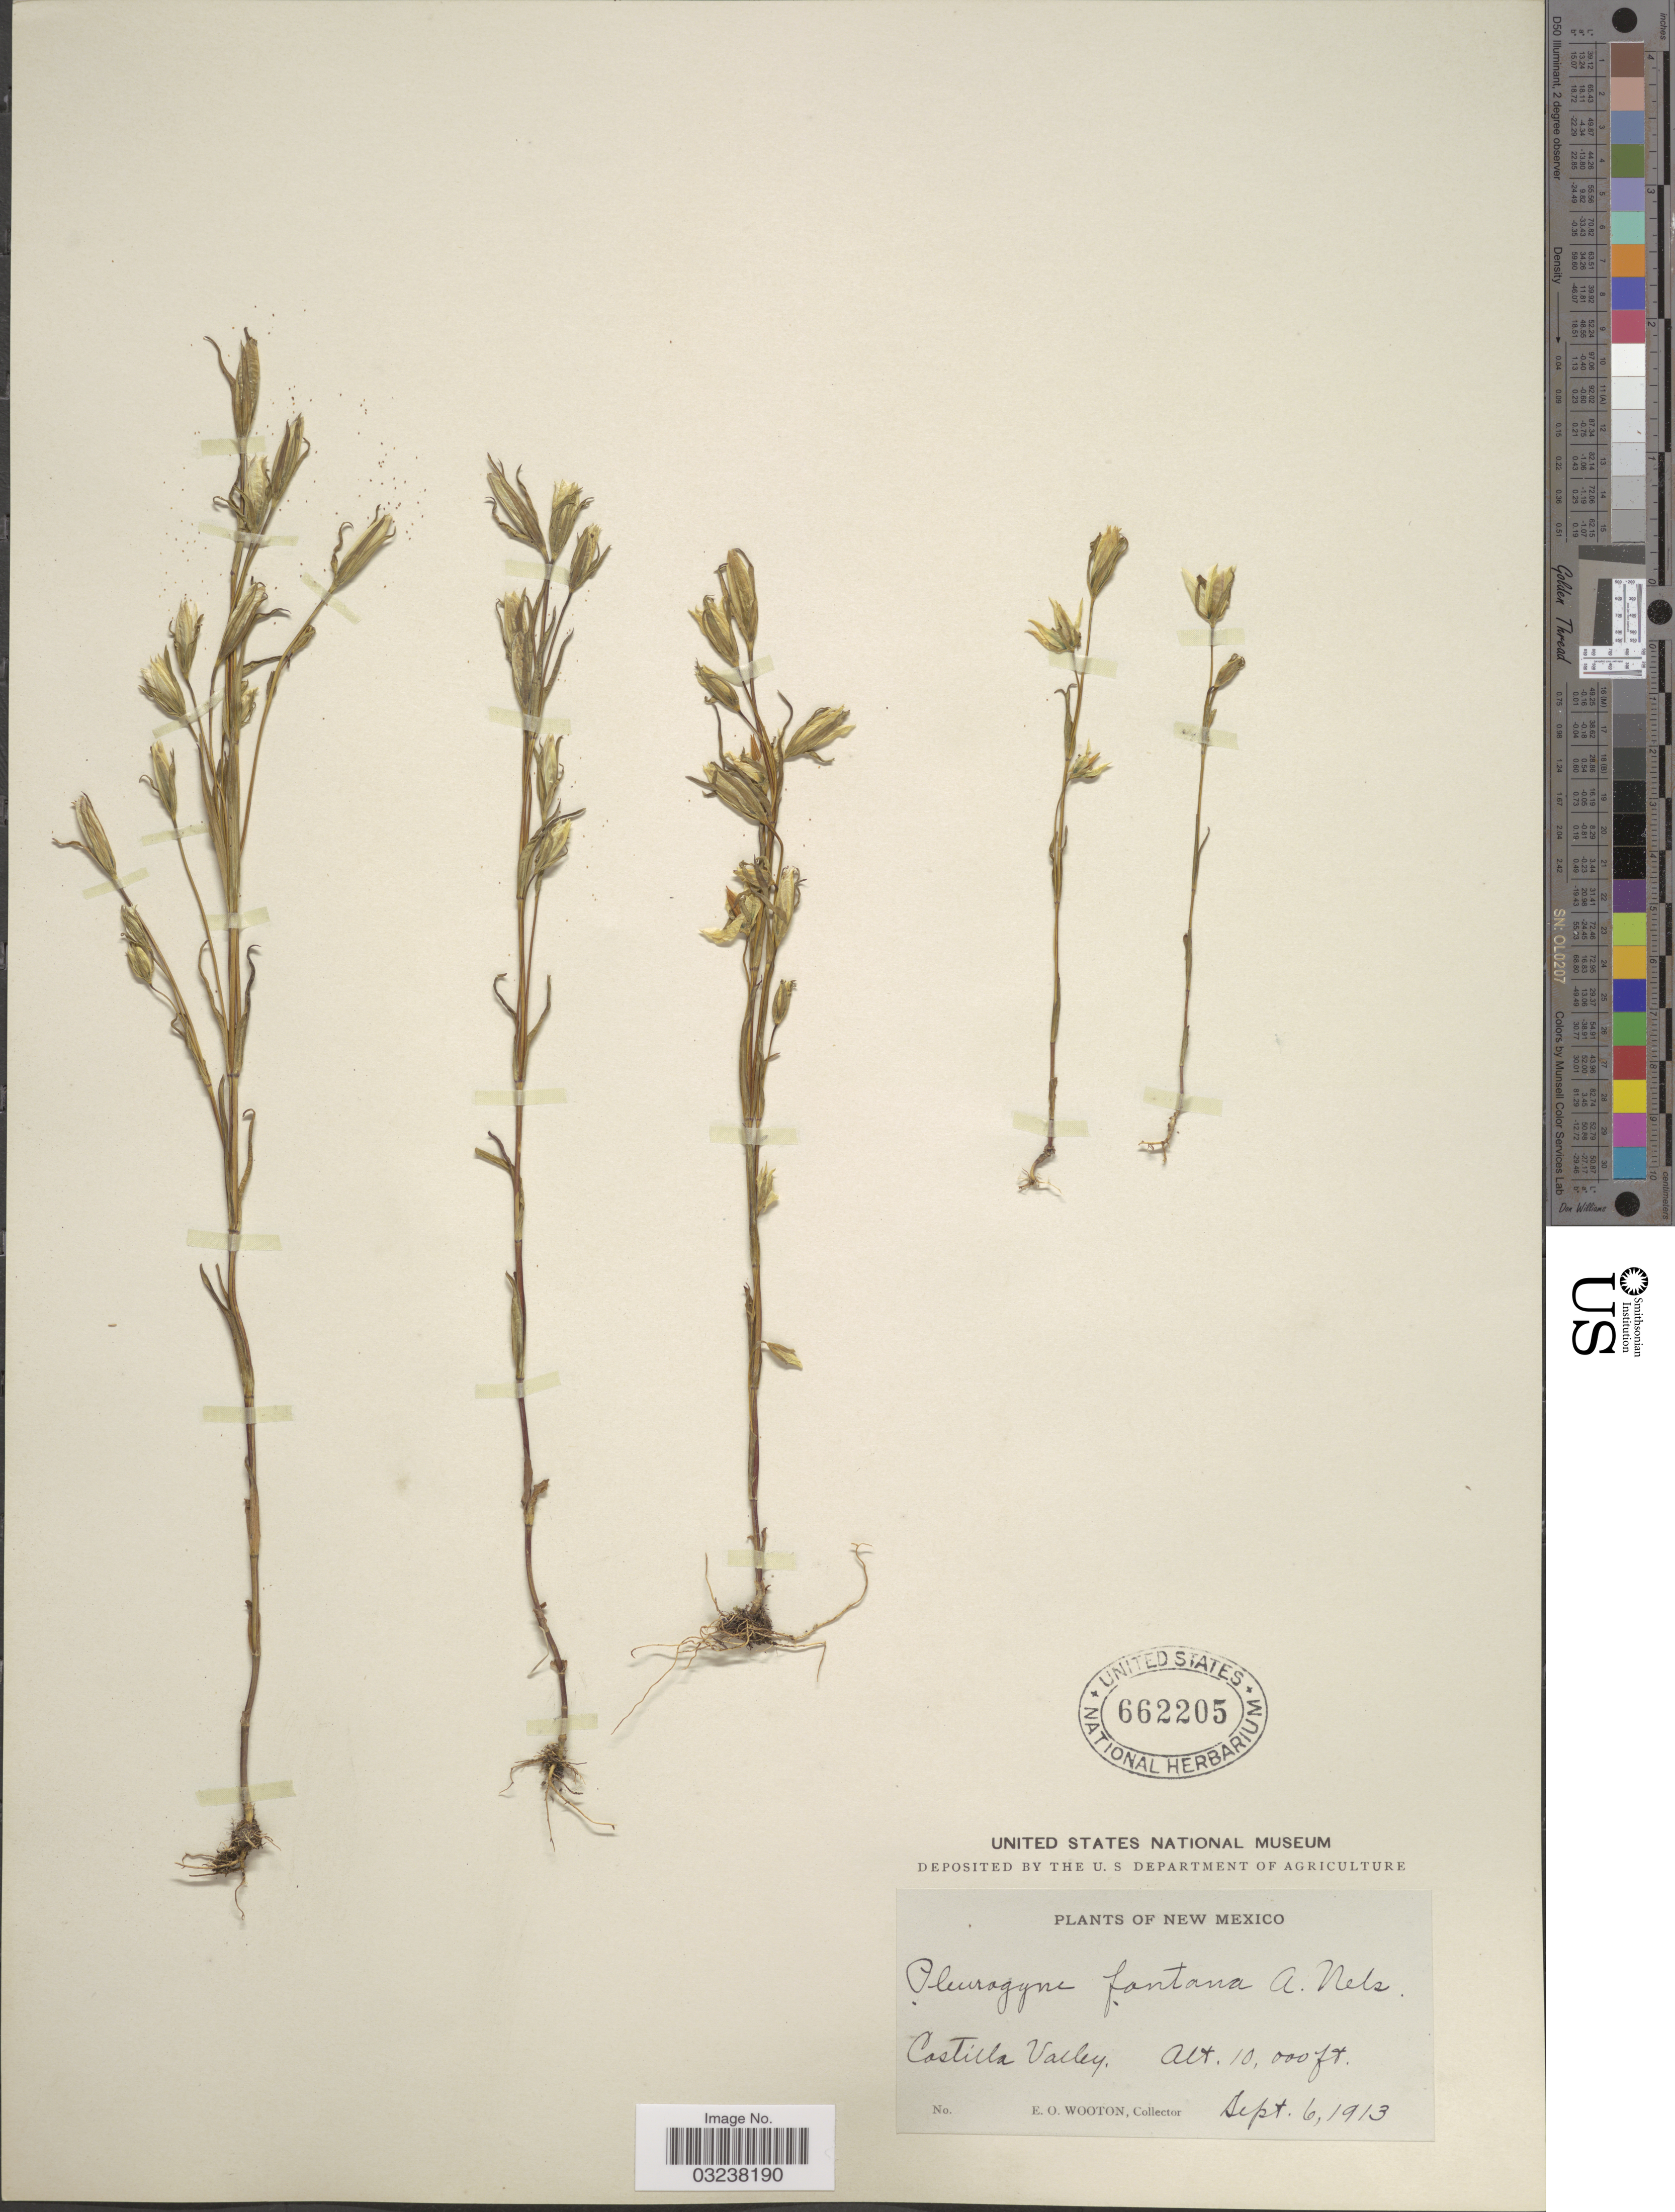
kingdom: Plantae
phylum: Tracheophyta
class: Magnoliopsida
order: Gentianales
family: Gentianaceae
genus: Pleurogyne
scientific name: Pleurogyne fontana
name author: A. Nelson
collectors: E. O. Wooton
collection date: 1913-09-06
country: United States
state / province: New Mexico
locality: Castilla Valley.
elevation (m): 3048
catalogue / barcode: US 662205